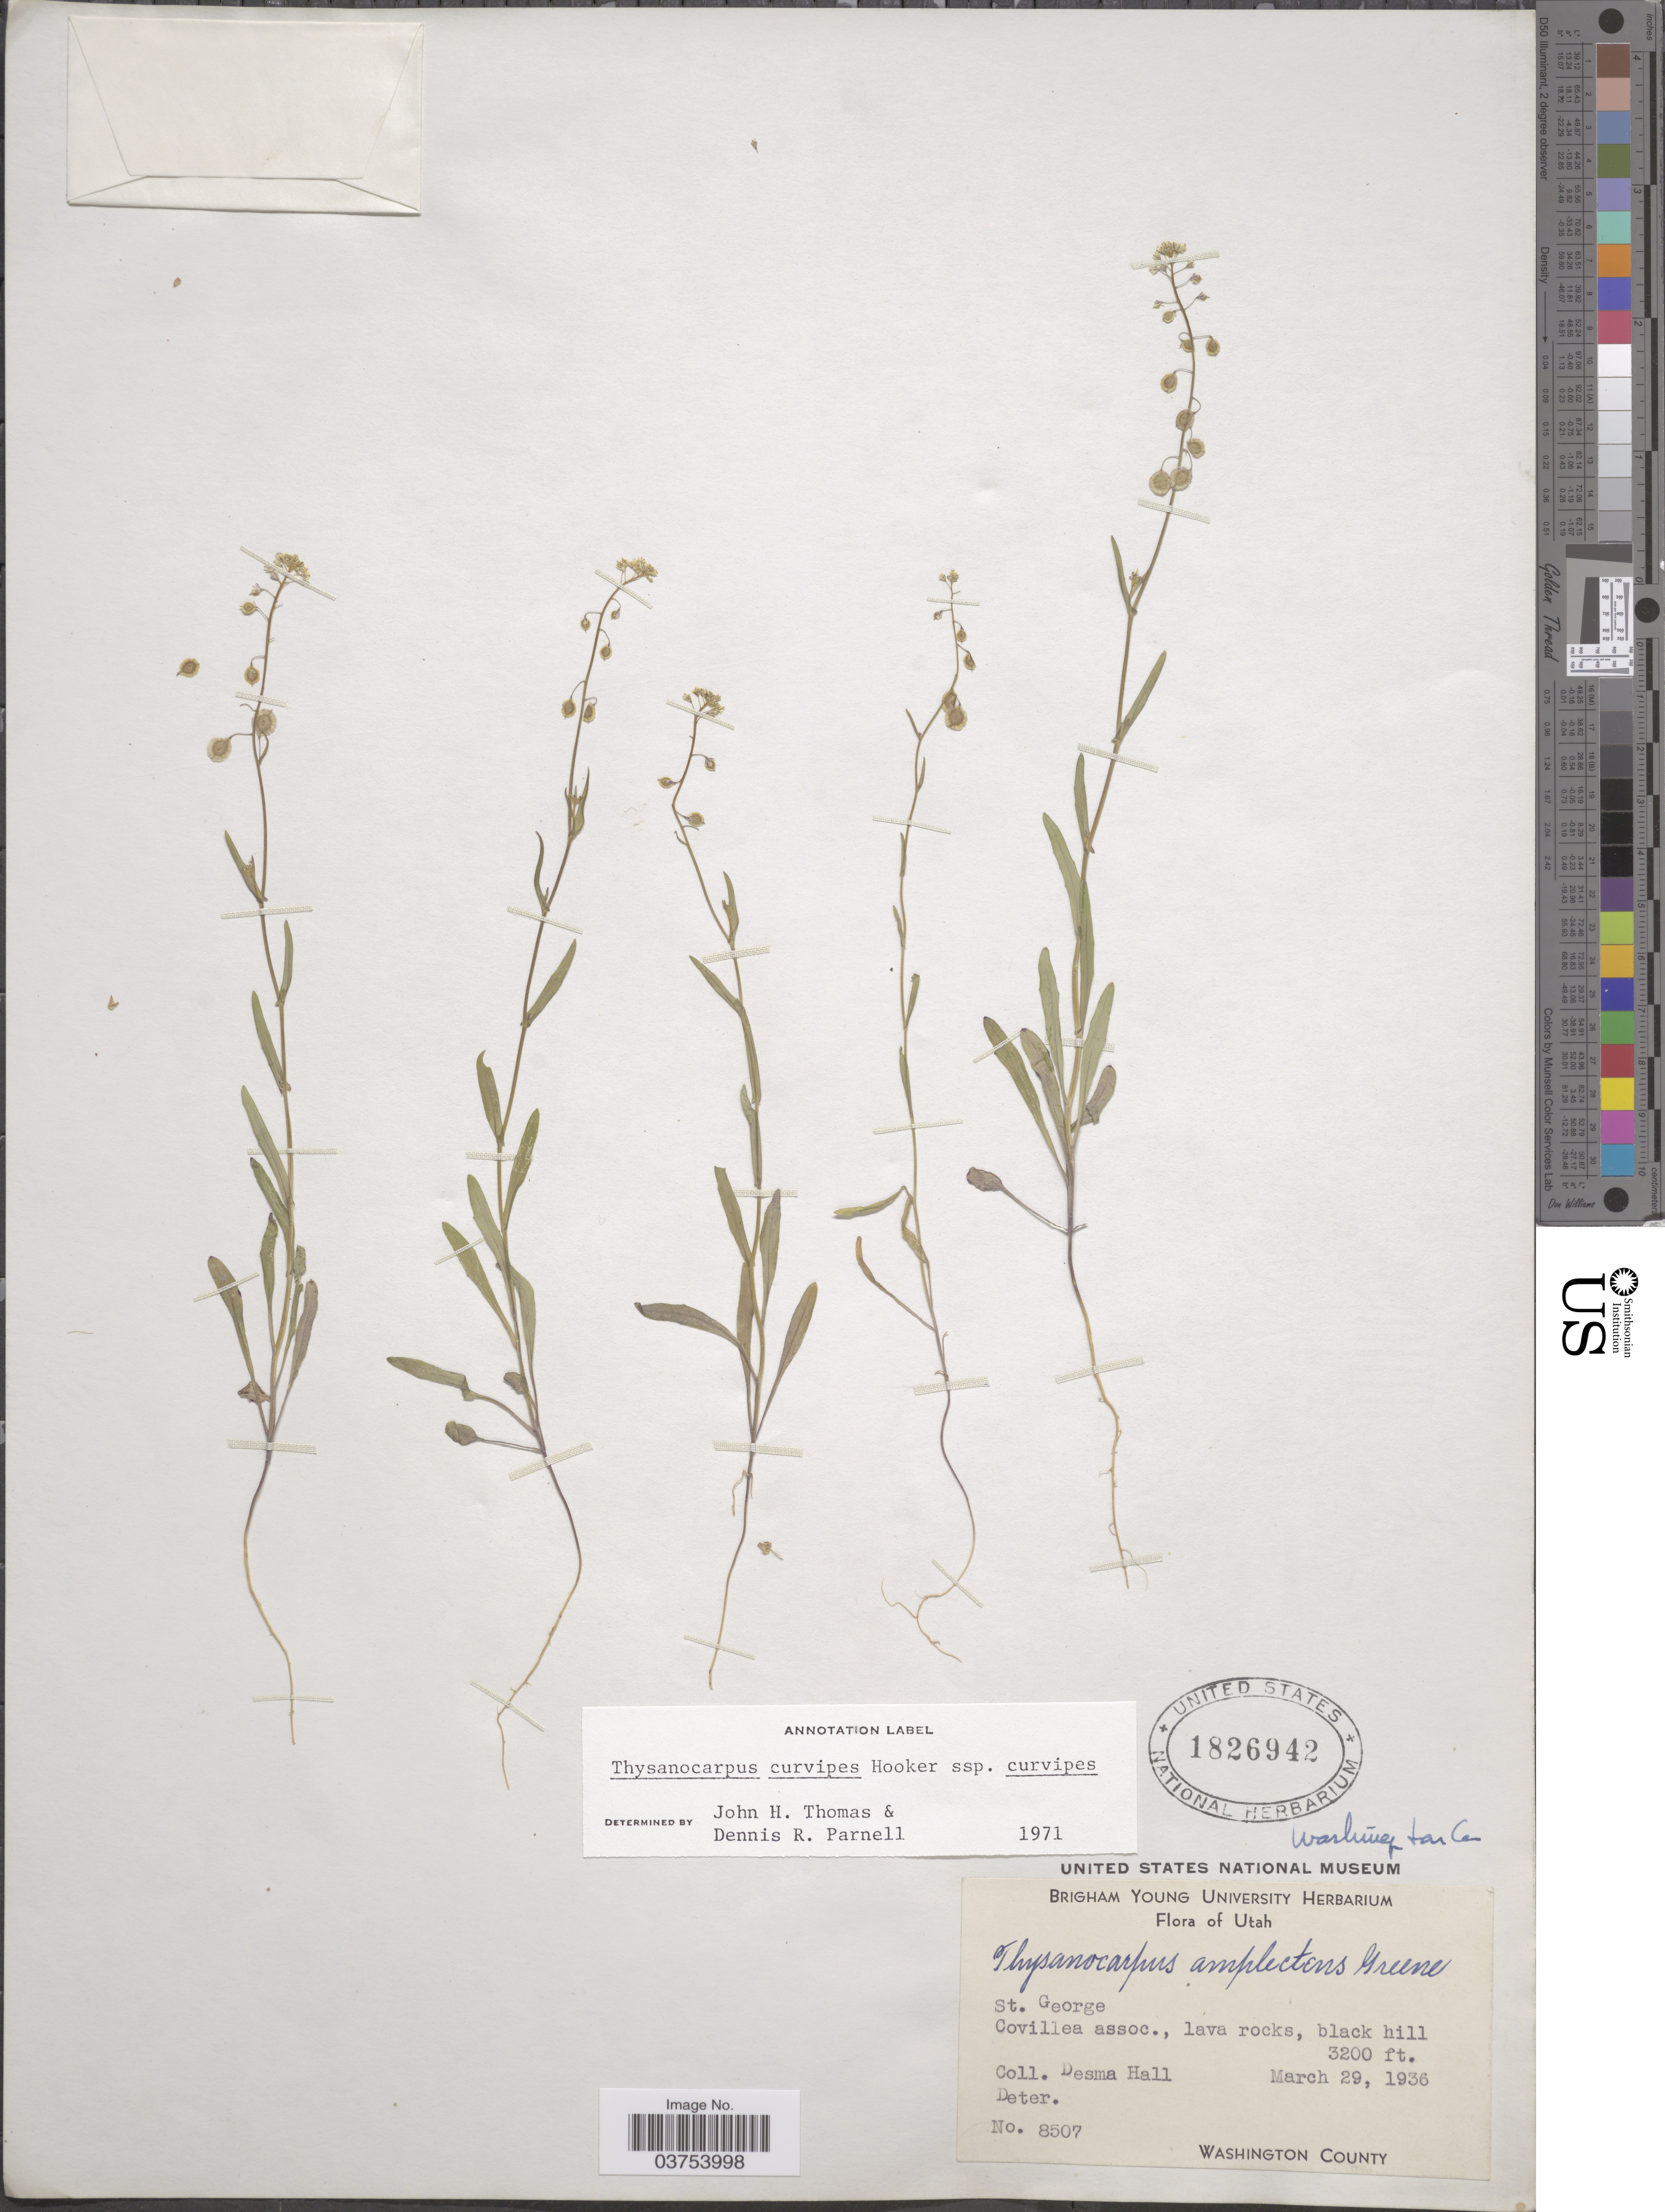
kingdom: Plantae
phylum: Tracheophyta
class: Magnoliopsida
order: Brassicales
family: Brassicaceae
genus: Thysanocarpus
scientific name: Thysanocarpus curvipes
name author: Hook.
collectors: D. Hall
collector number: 8507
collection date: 1936-03-29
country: United States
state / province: Utah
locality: St. George. Washington County.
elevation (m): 975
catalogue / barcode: US 1826942